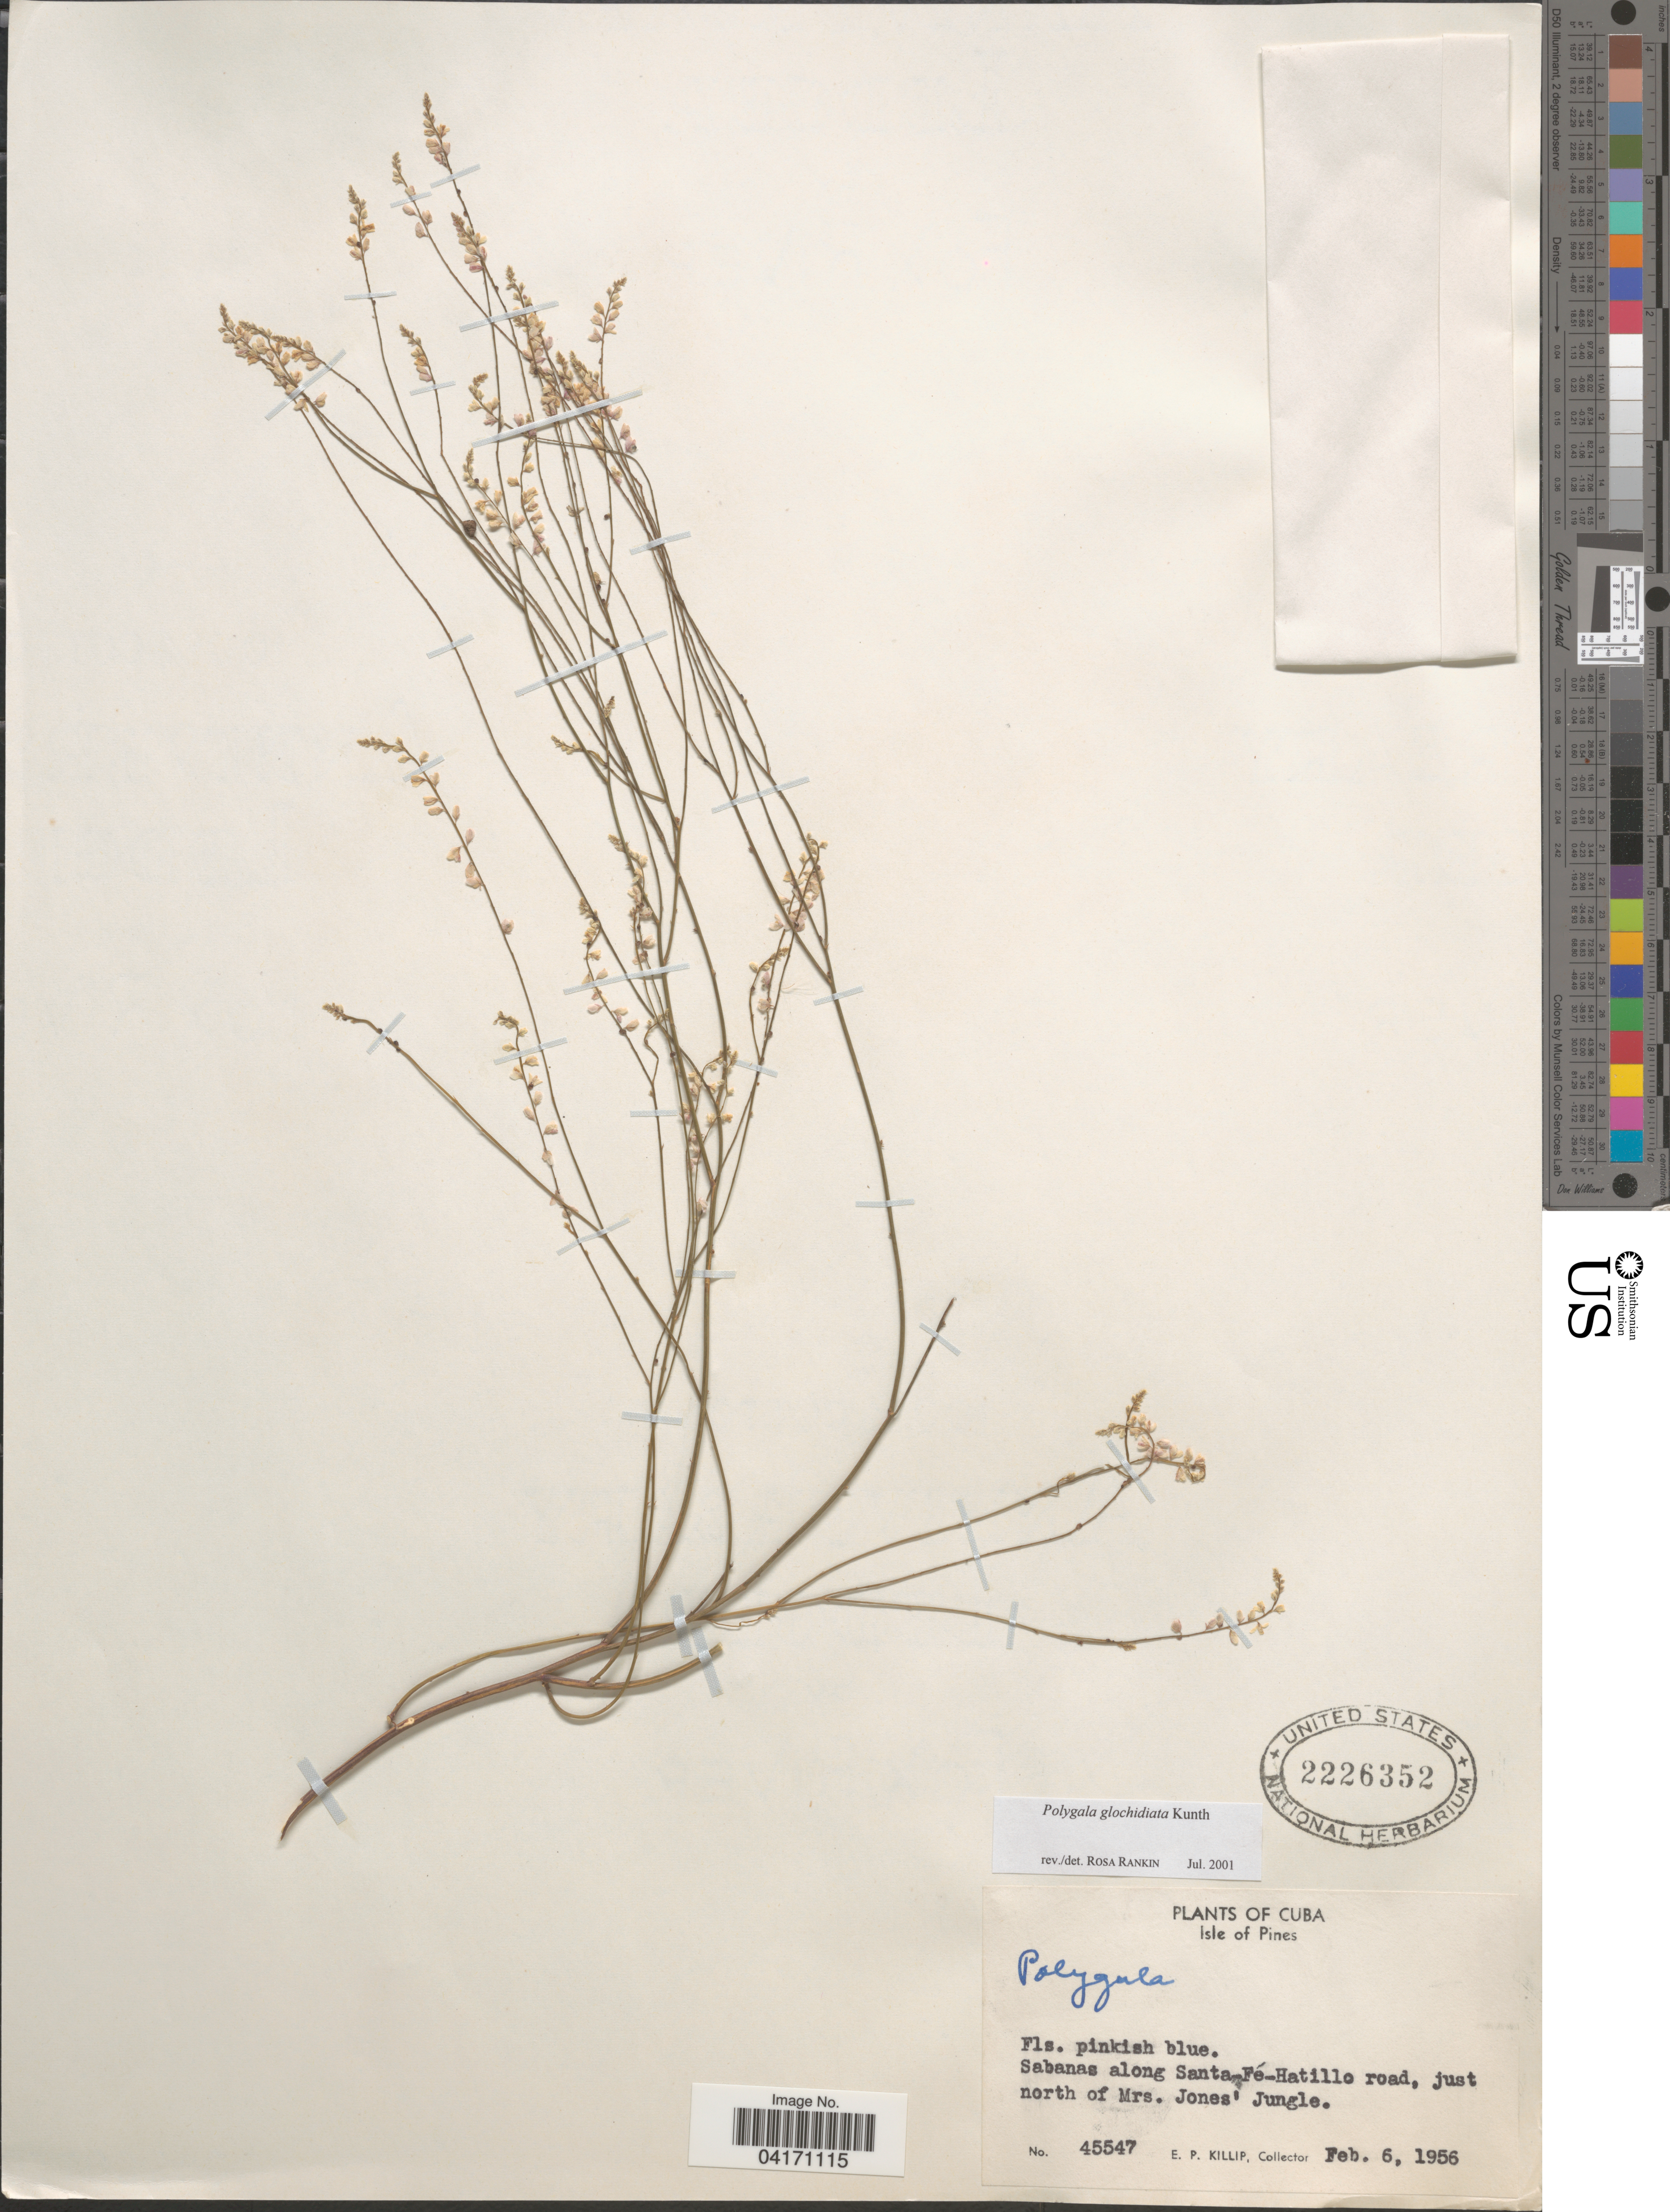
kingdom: Plantae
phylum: Tracheophyta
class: Magnoliopsida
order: Fabales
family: Polygalaceae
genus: Polygala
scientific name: Polygala glochidiata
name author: Kunth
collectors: E. P. Killip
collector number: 45547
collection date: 1956-02-06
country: Cuba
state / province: Isla de la Juventud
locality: Isle of Pines. Sabanas along Santa-Fé-Hatillo road, just north of Mrs. Jones' Jungle.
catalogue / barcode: US 2226352